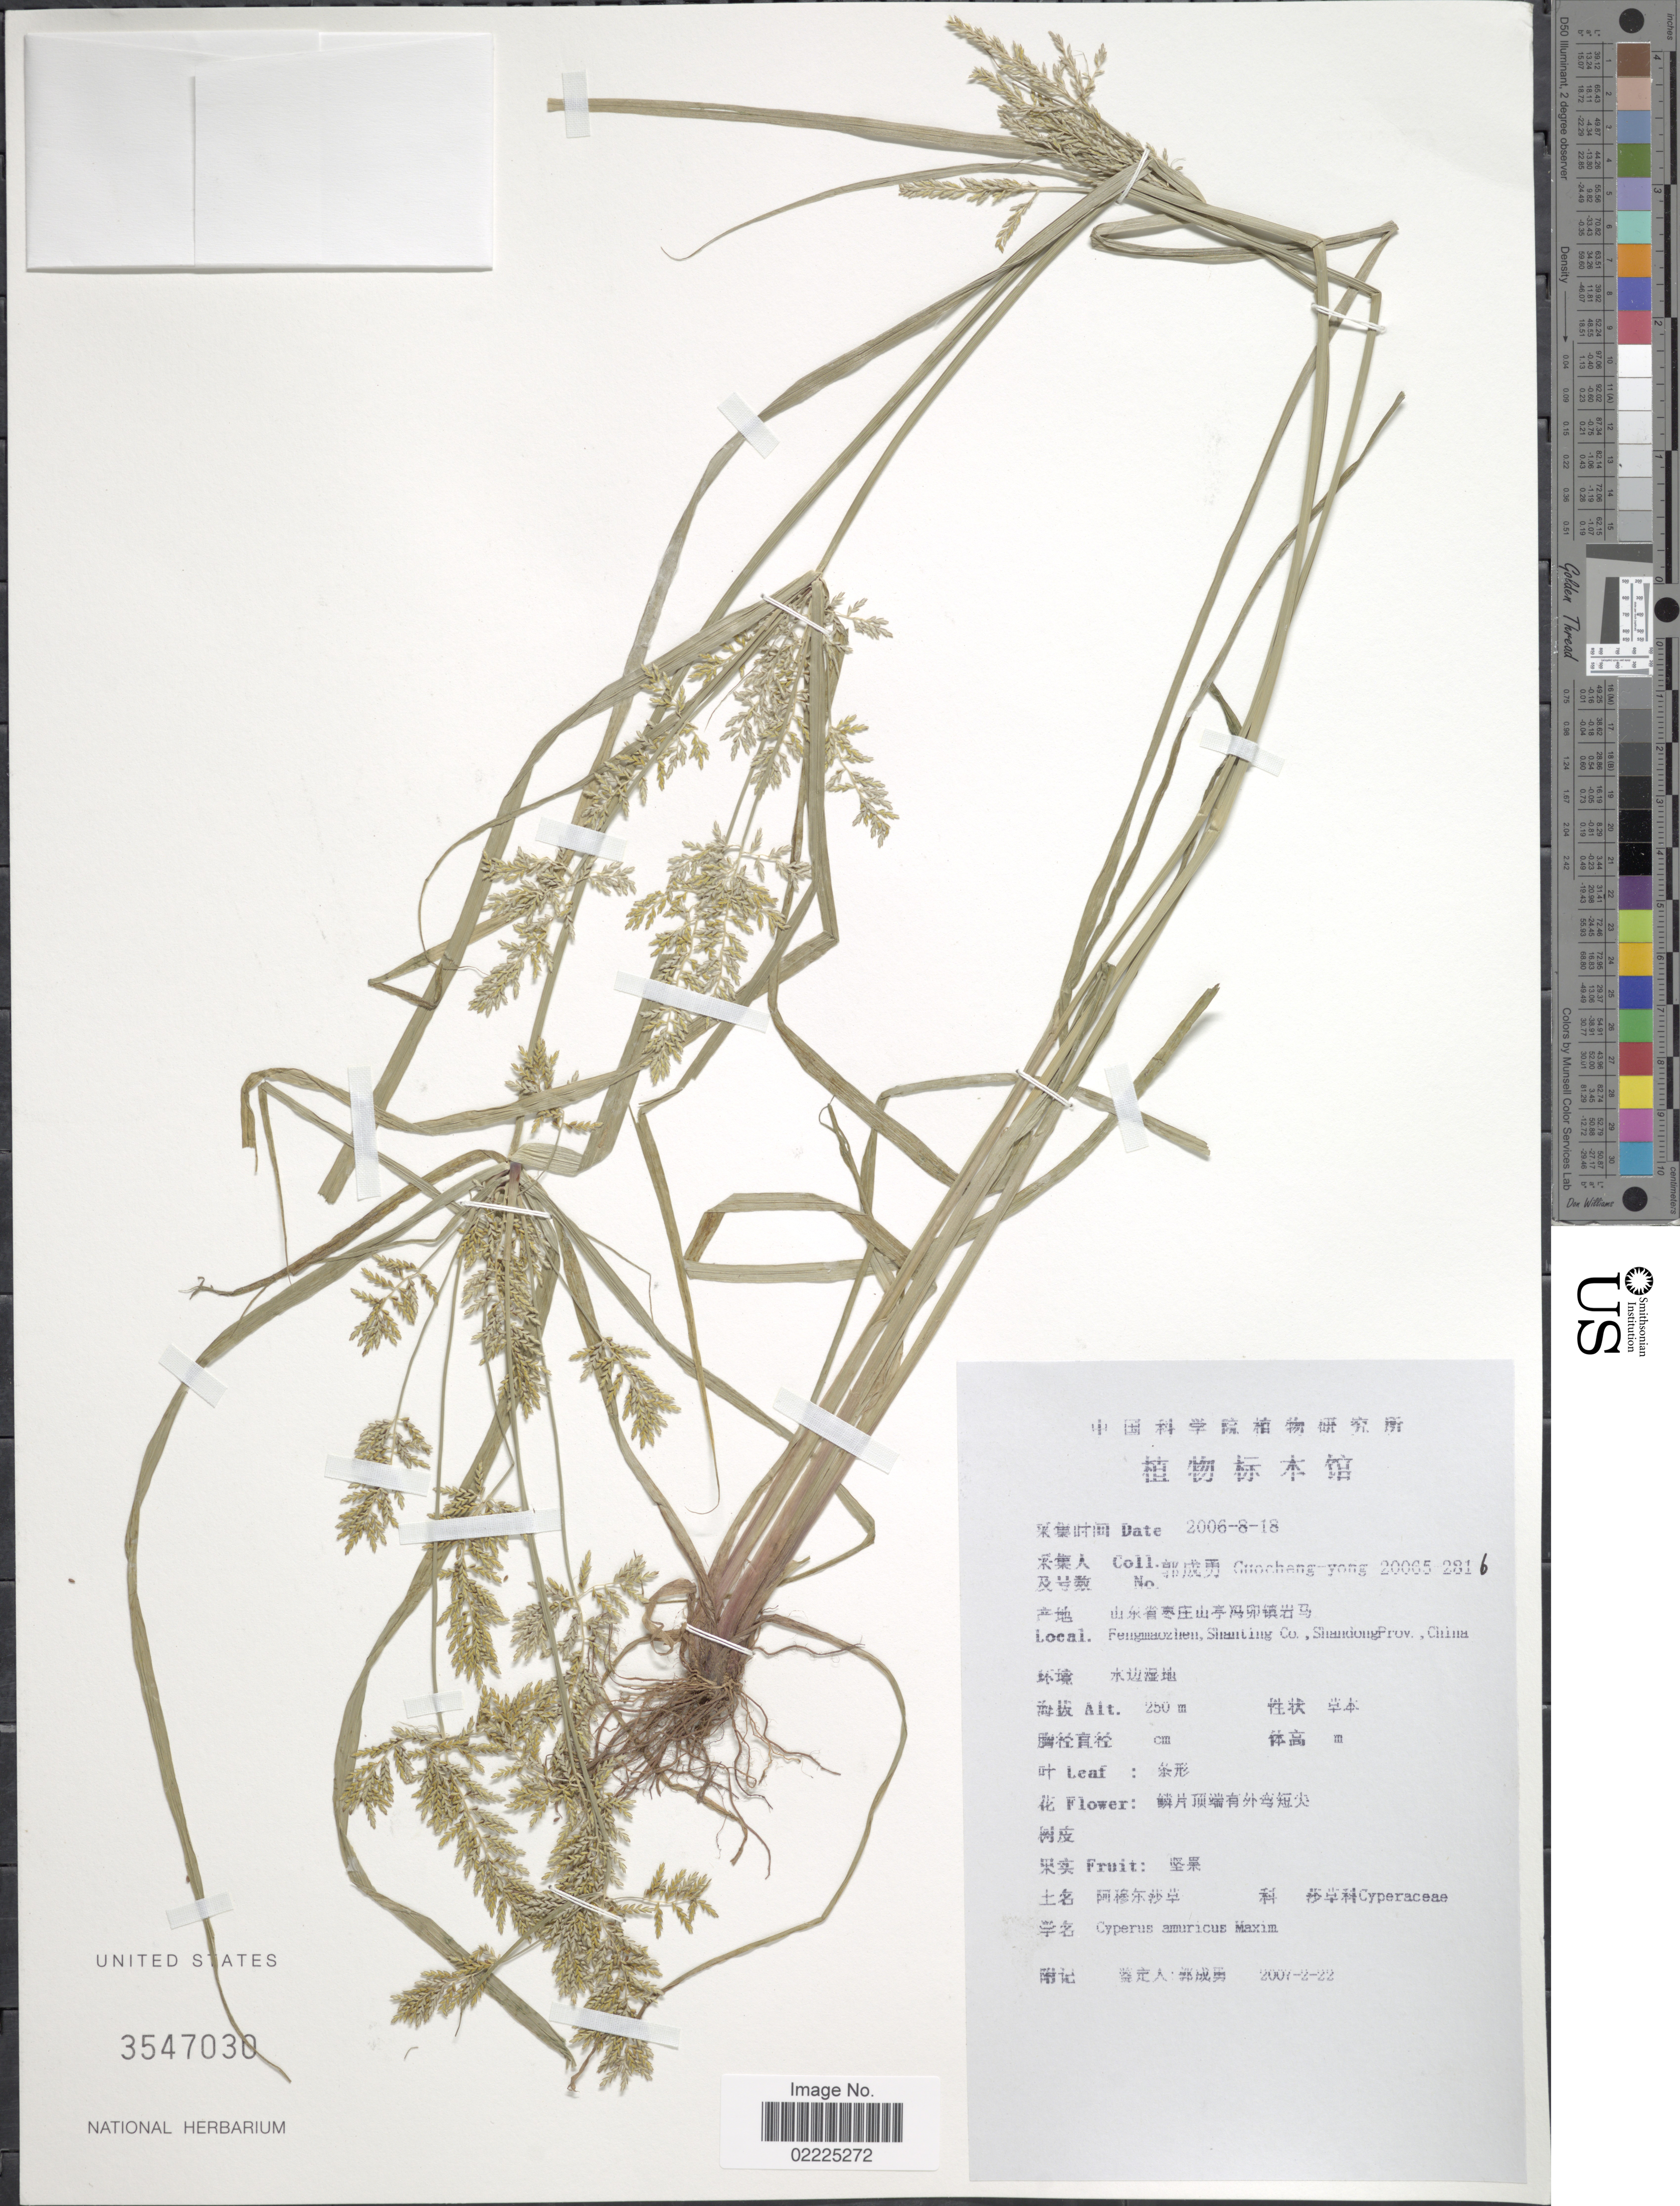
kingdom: Plantae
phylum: Tracheophyta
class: Liliopsida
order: Poales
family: Cyperaceae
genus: Cyperus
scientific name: Cyperus amuricus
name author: Maxim.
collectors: Guo cheng-yong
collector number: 200652816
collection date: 2006-08-18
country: China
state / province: Shandong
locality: Fengmaozhen, Shanting Co.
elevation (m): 250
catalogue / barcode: US 3547030